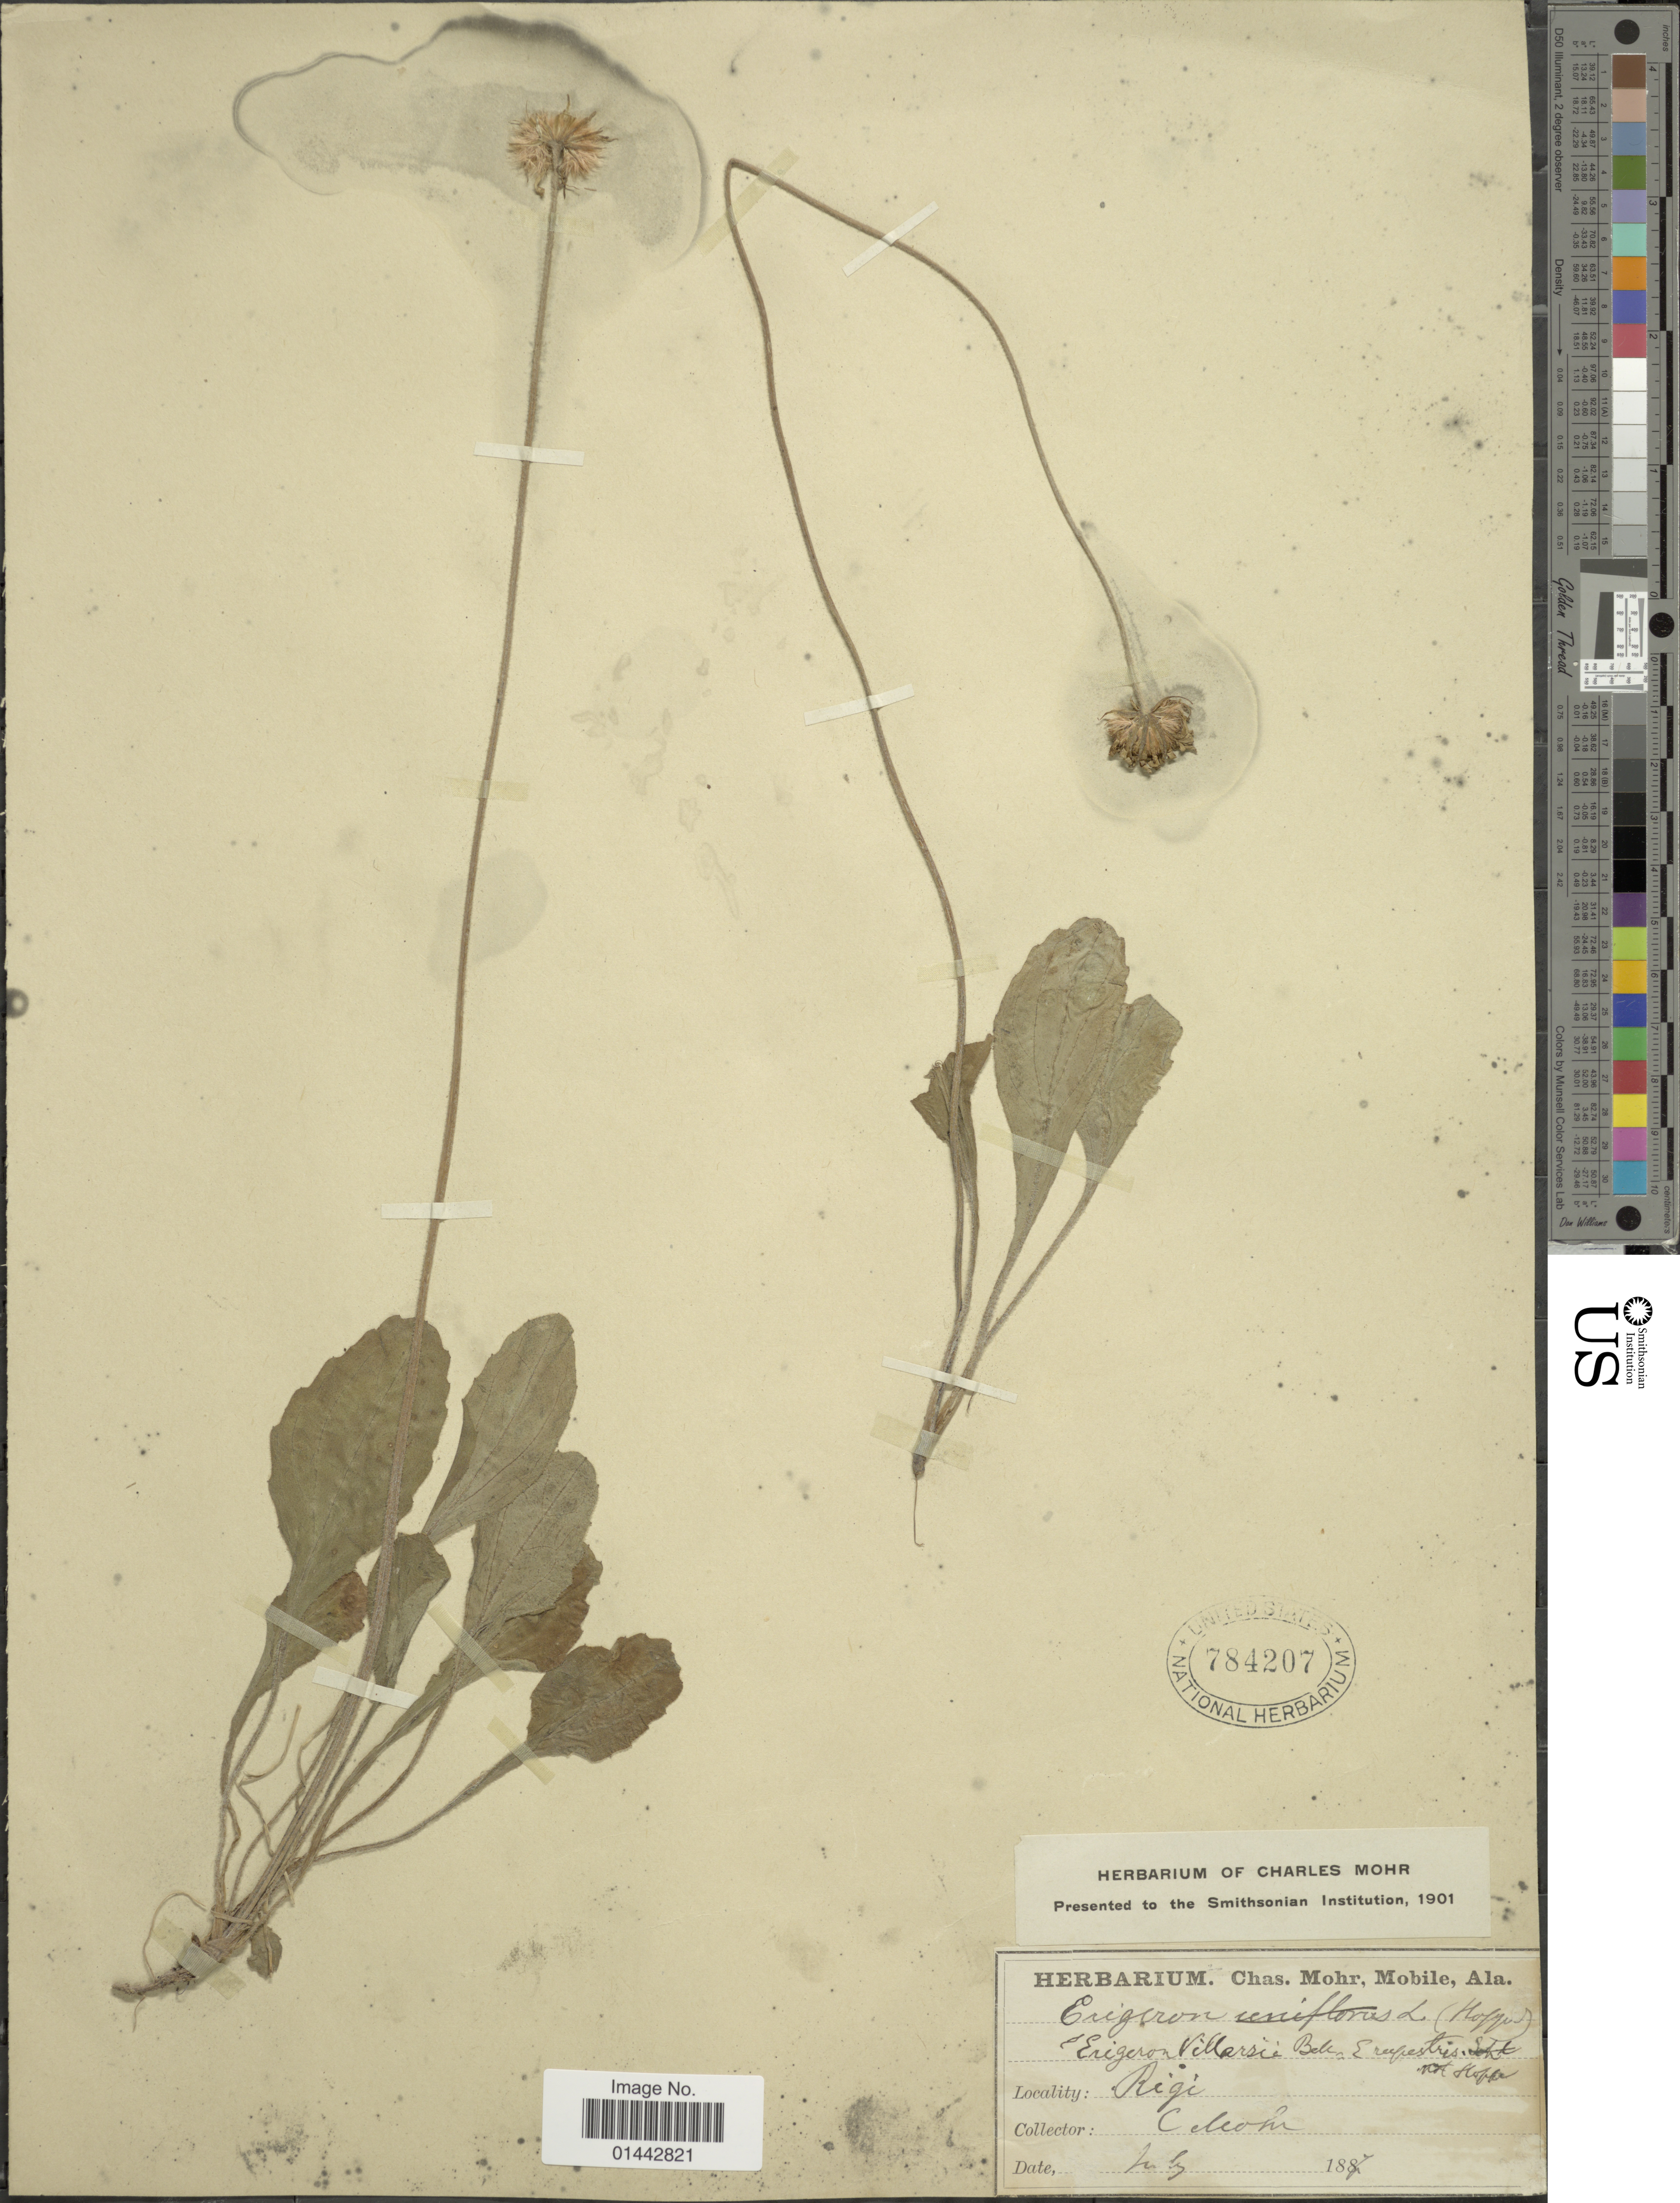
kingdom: Plantae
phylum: Tracheophyta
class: Magnoliopsida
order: Asterales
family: Asteraceae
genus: Erigeron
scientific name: Erigeron sp.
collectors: Mohr, C. T. (herbarium)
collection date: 1887-07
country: Switzerland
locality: Rigi.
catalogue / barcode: US 784207